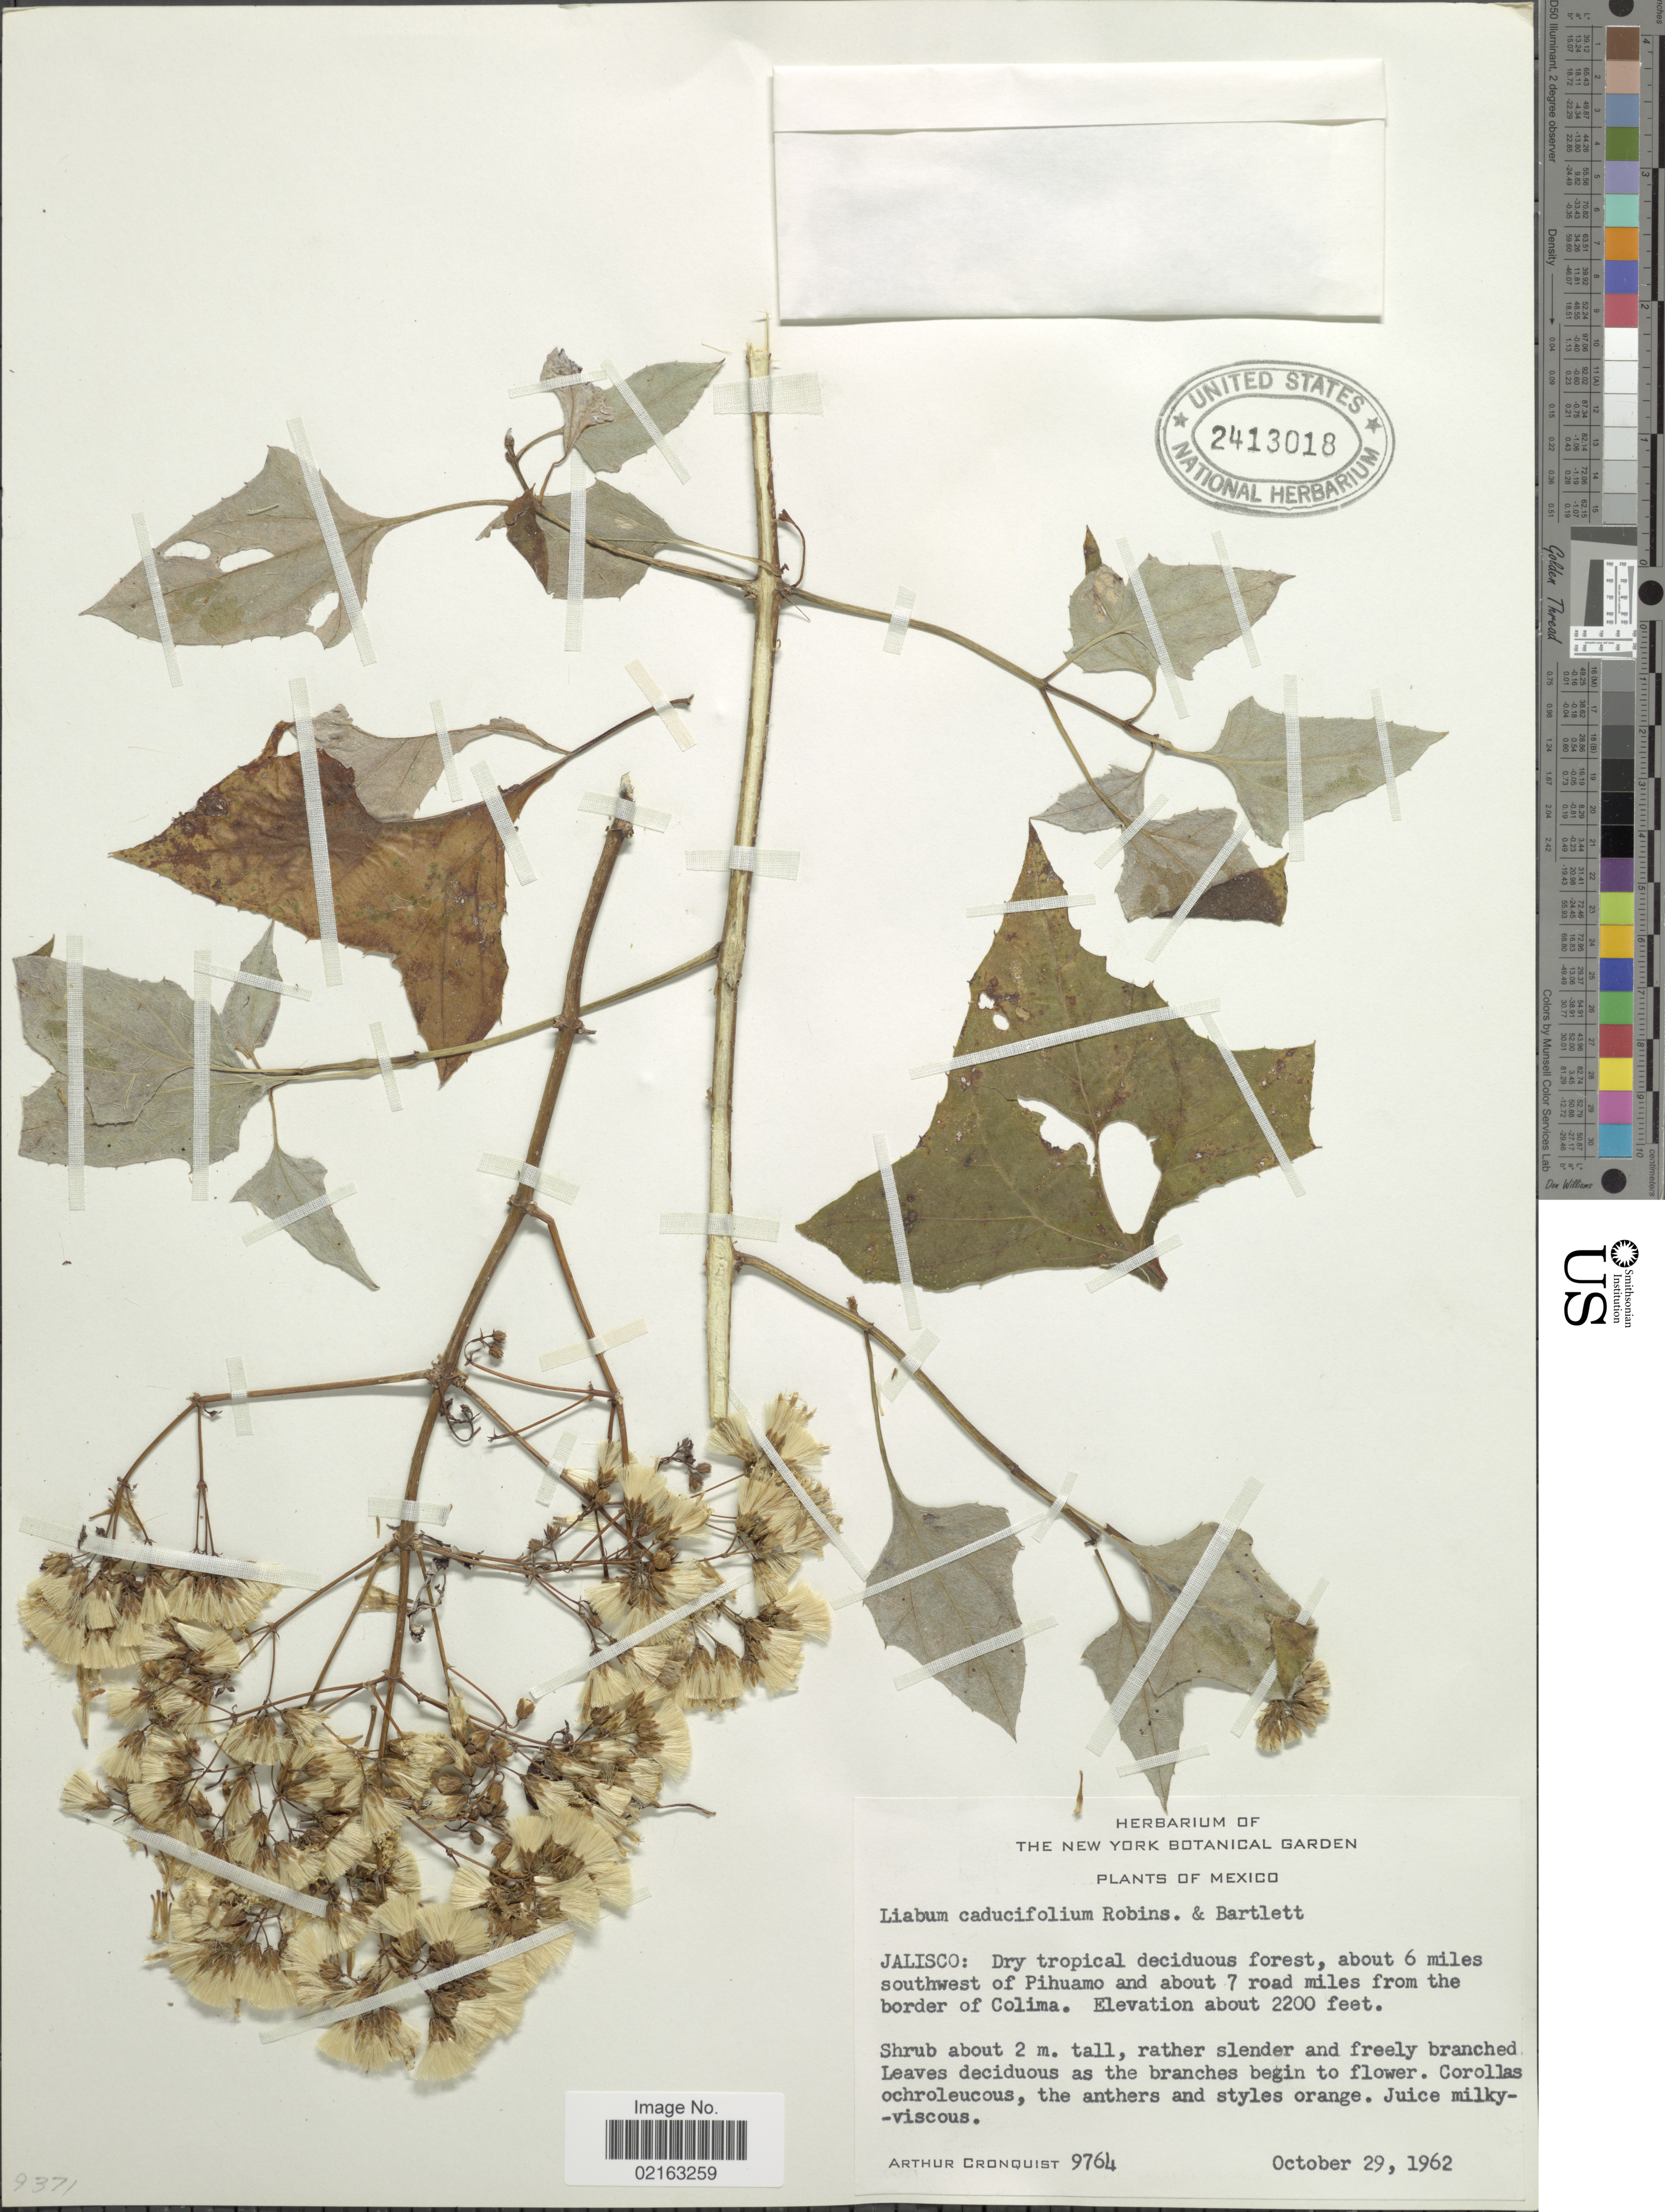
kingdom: Plantae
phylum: Tracheophyta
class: Magnoliopsida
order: Asterales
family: Asteraceae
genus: Sinclairia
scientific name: Sinclairia caducifolia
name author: (B.L. Rob. & Bartlett) Rydb.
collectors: A. J. Cronquist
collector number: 9764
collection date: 1962-10-29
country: Mexico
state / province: Jalisco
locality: Jalisco: Dry tropical deciduous forest, about 6 miles southwest of Pihuamo and about 7 road miles from the border of Colima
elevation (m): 671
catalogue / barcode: US 2413018